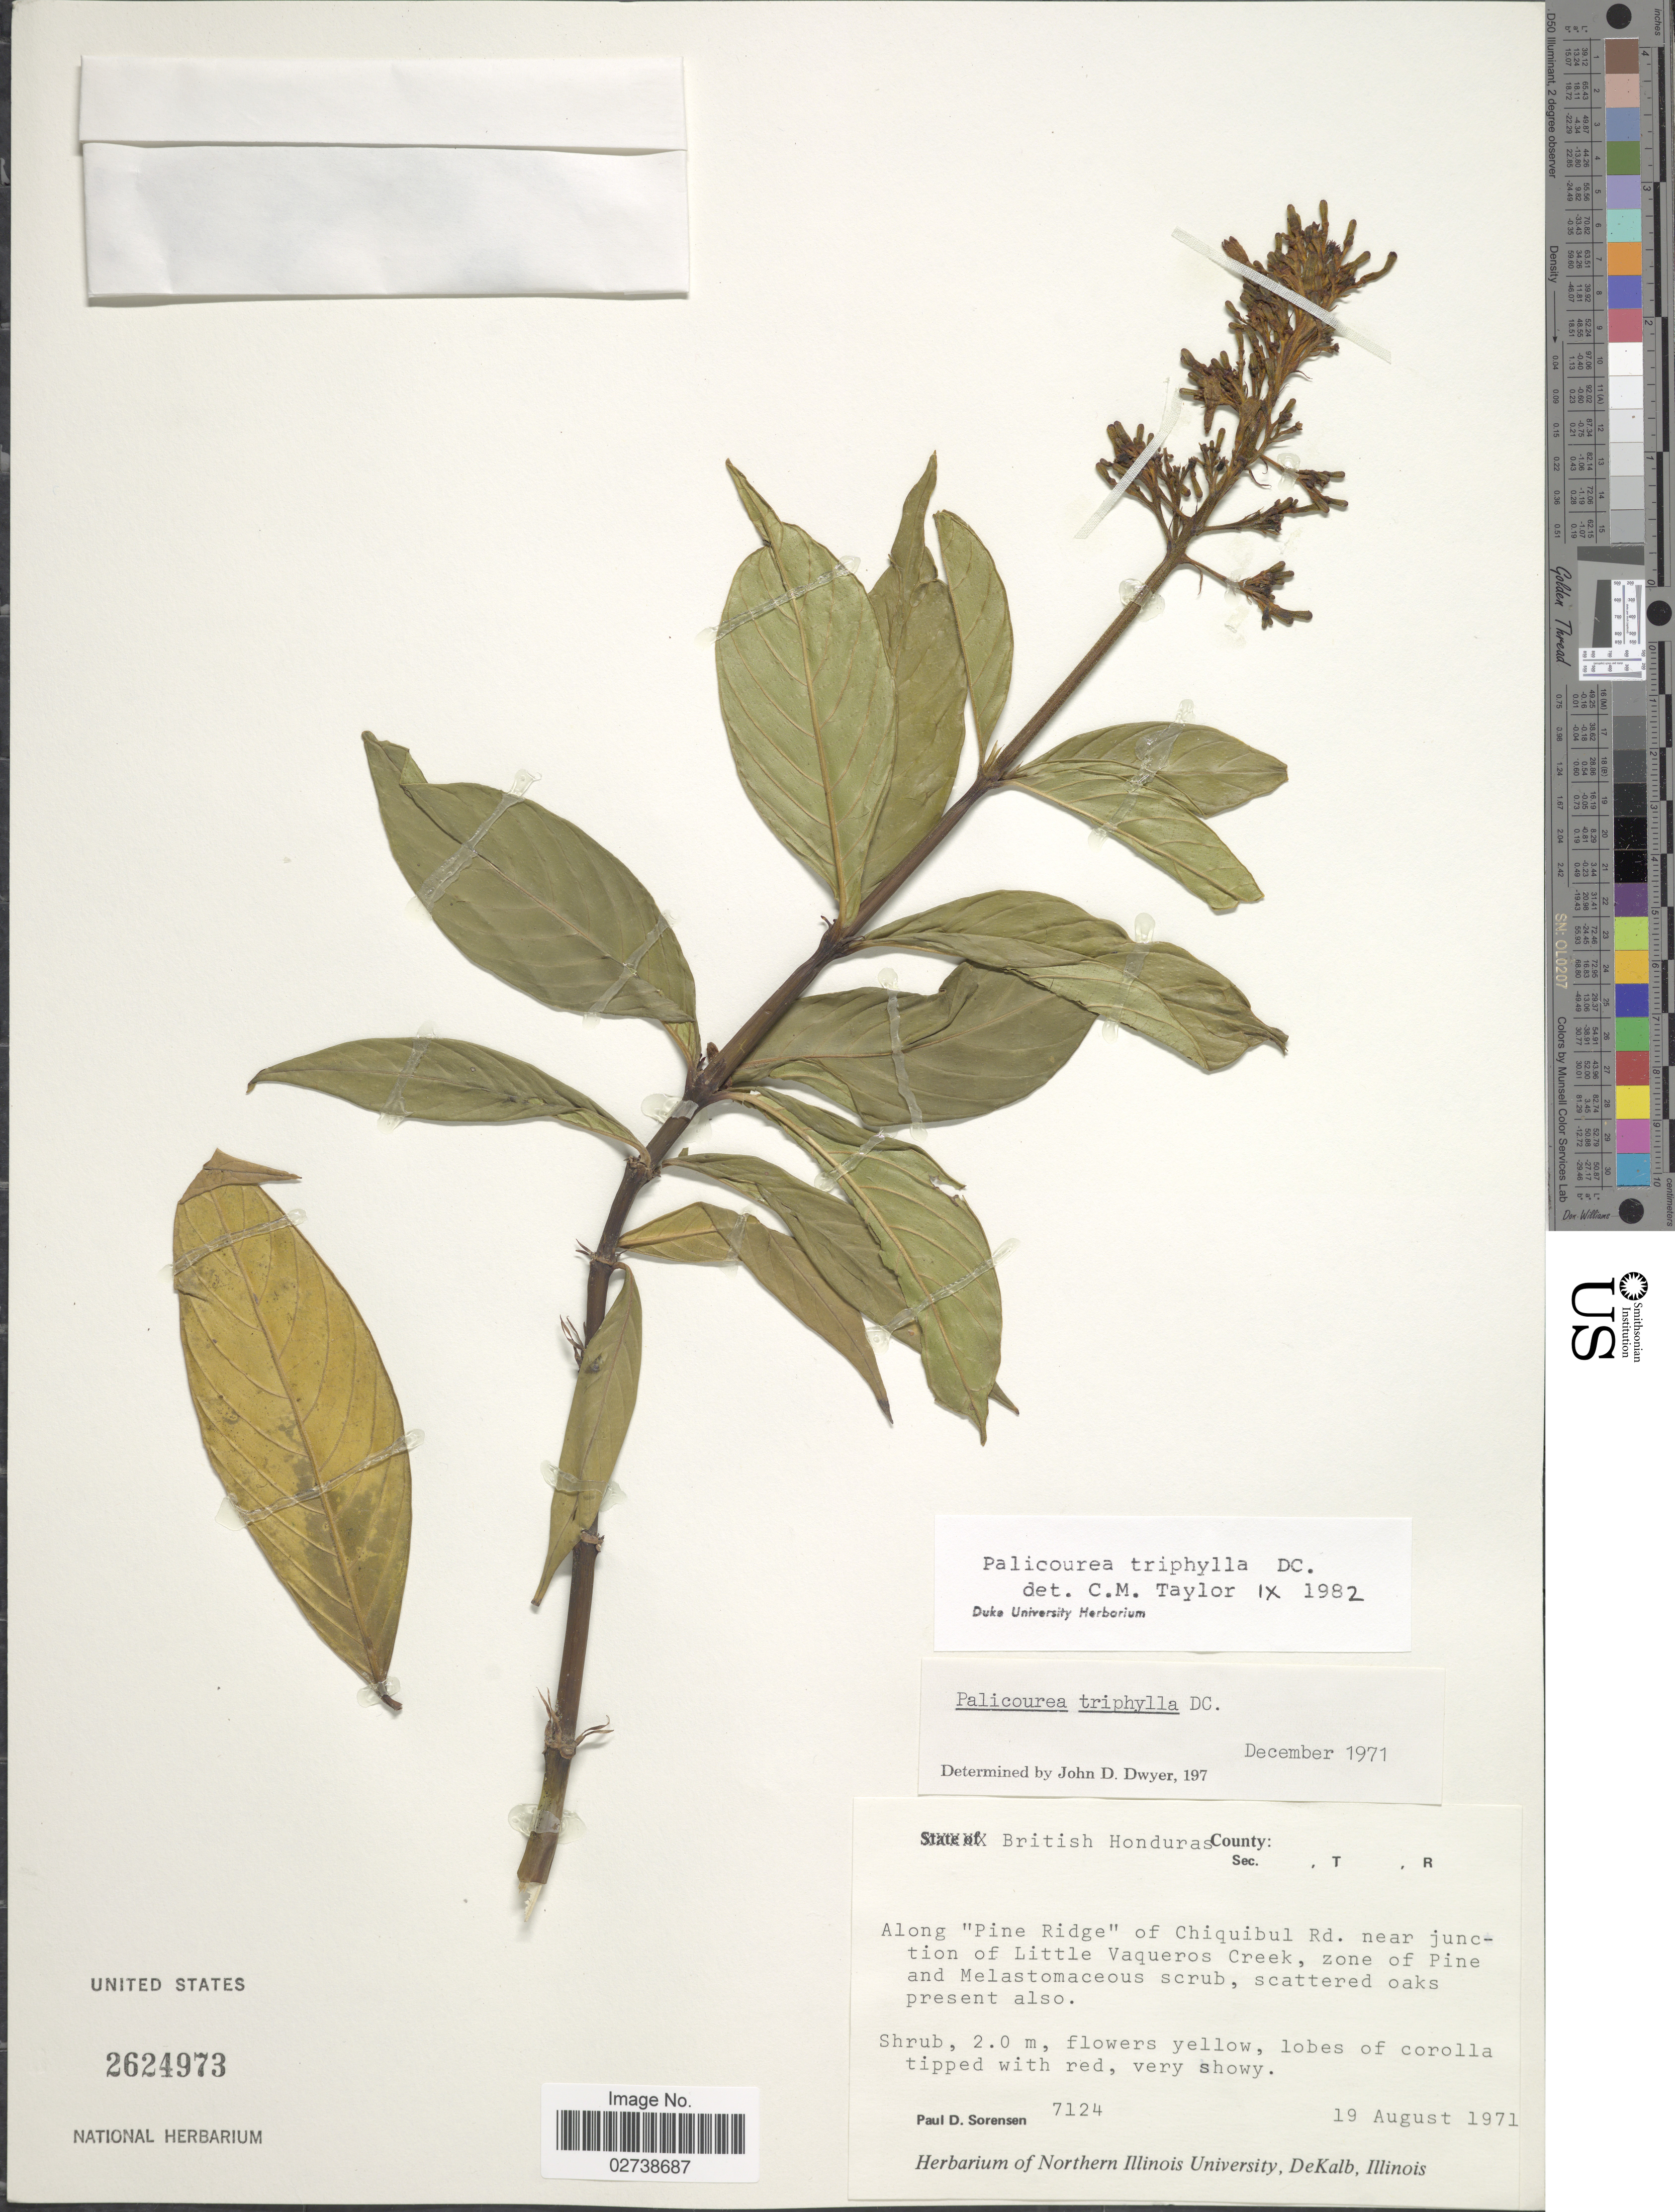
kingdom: Plantae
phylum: Tracheophyta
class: Magnoliopsida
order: Gentianales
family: Rubiaceae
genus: Palicourea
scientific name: Palicourea triphylla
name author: DC.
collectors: P. Sorensen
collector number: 7124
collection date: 1971-08-19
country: Belize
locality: British Honduras, Along 'Pine Ridge' of Chiquibul Rd. near junction of Little Vaqueros Creek, zone of Pine and Melastomaceous scrub, scattered oaks present also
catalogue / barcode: US 2624973